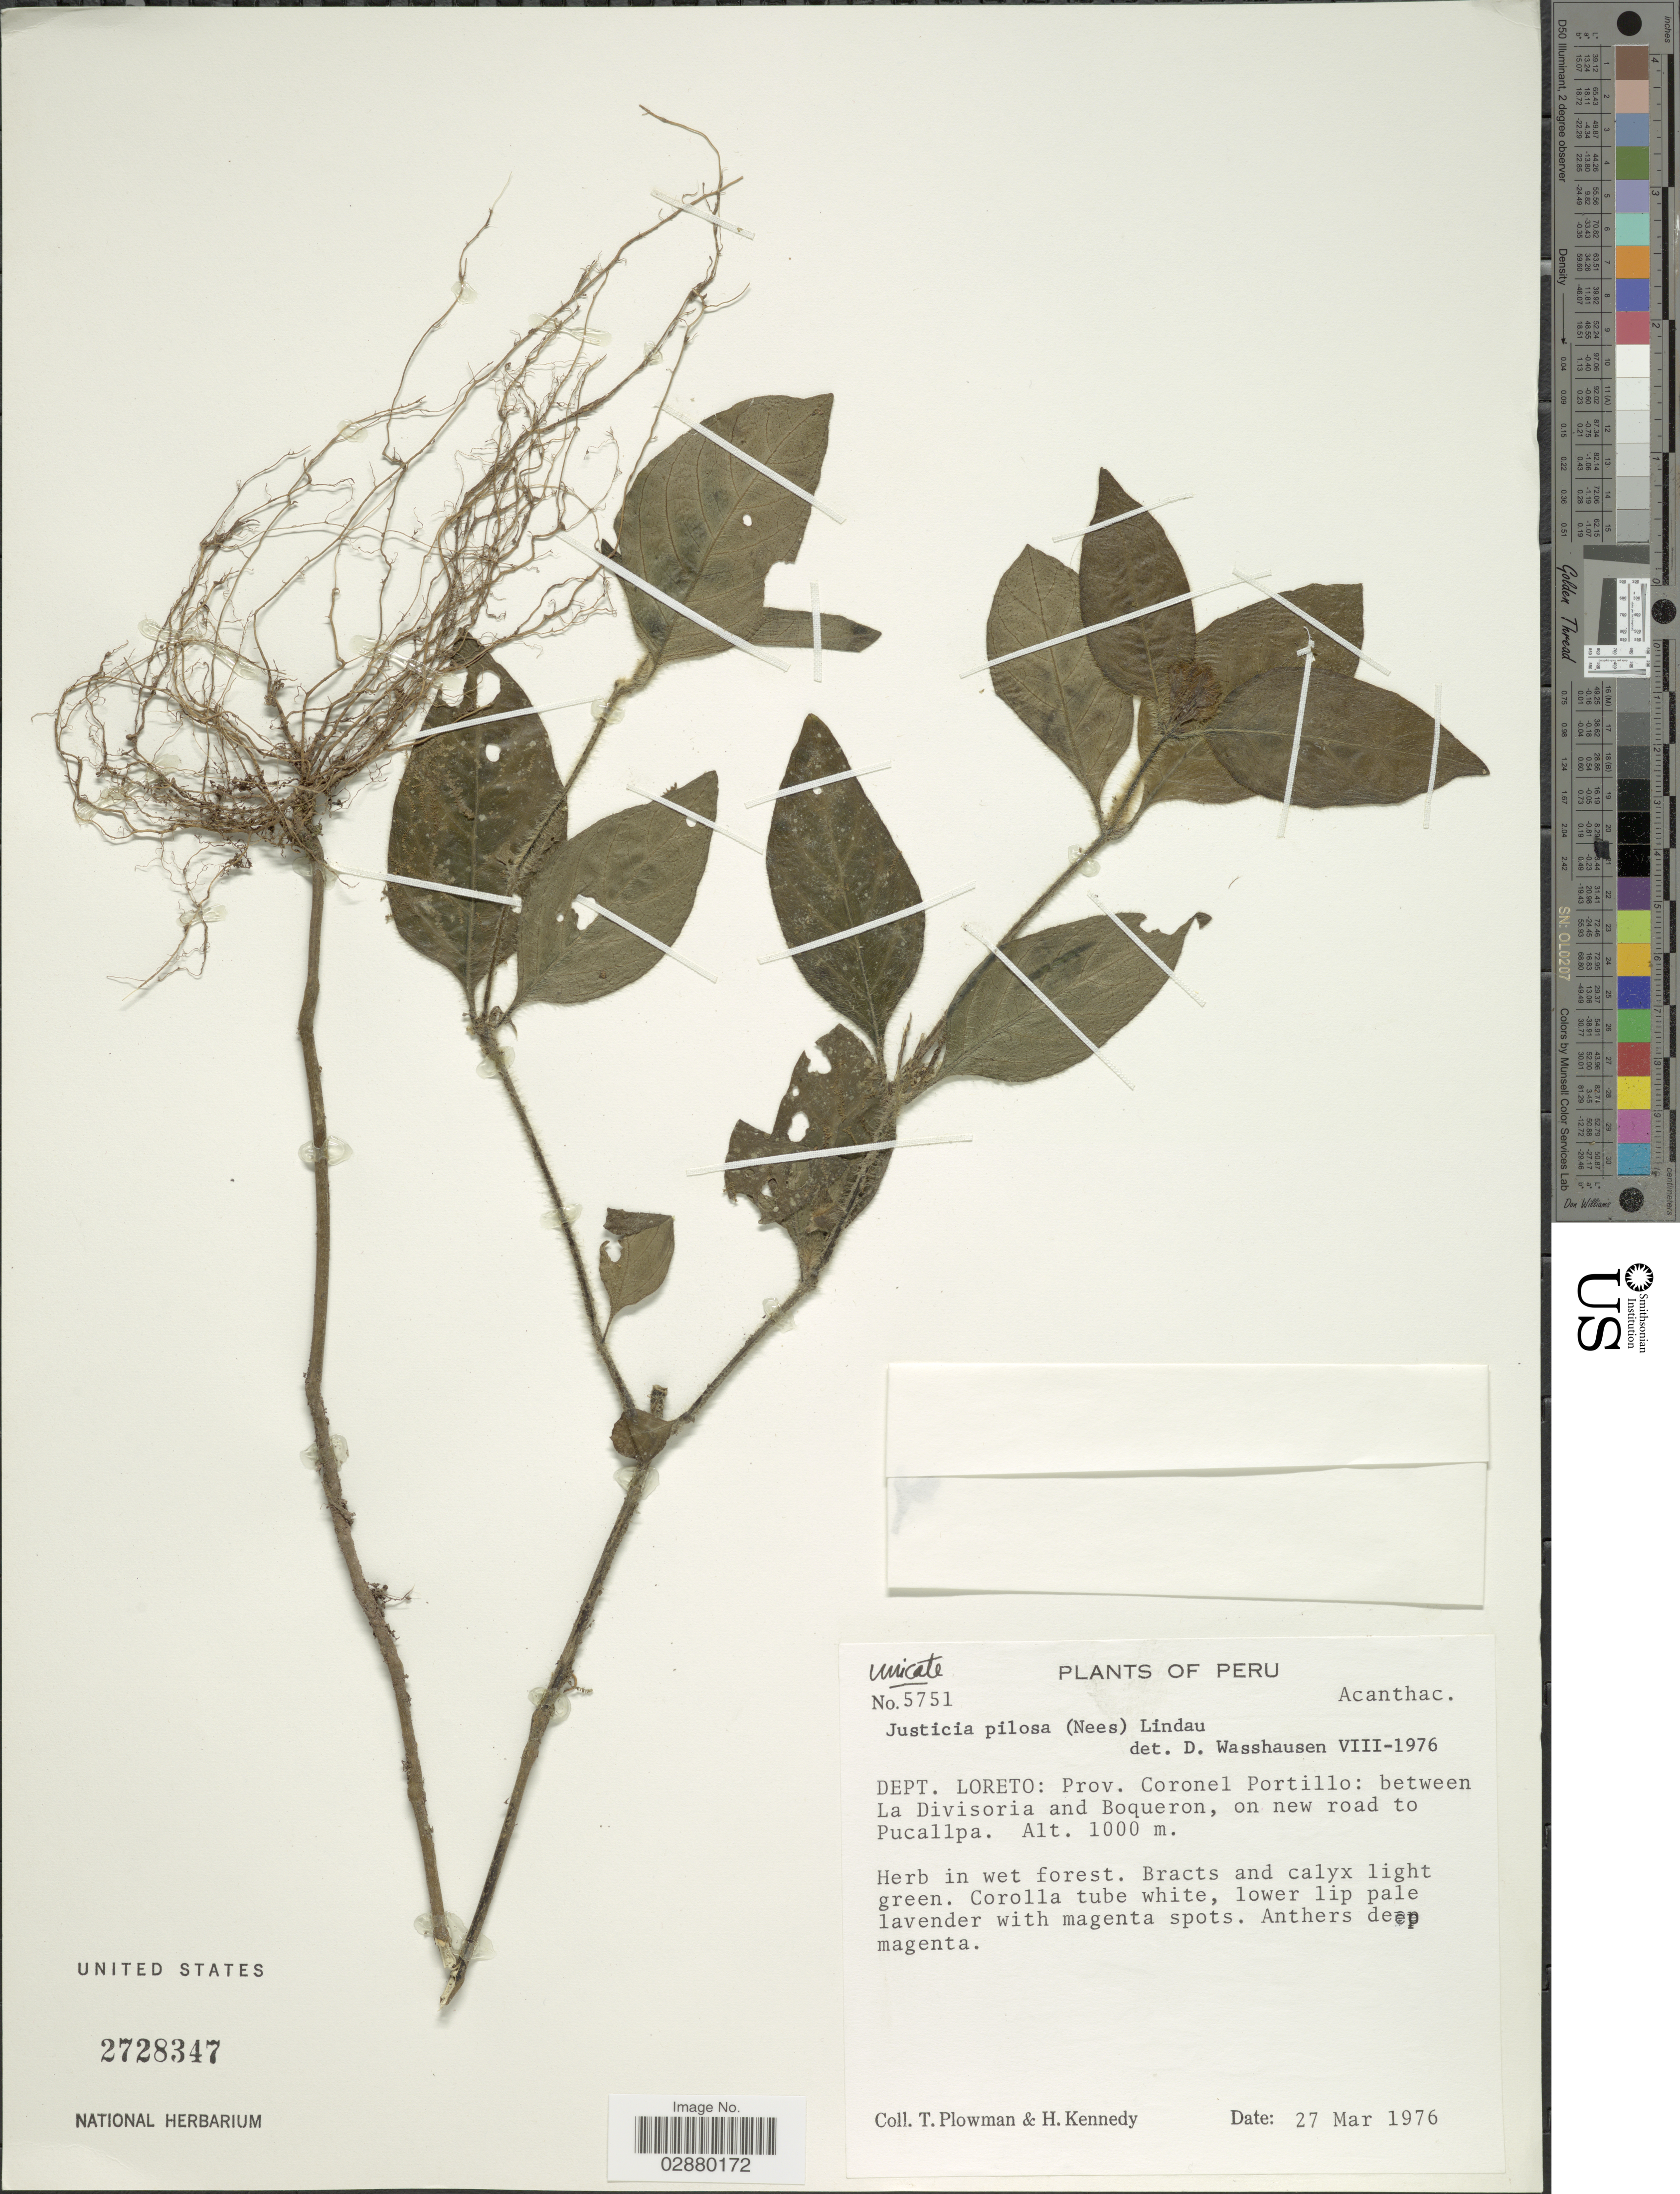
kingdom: Plantae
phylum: Tracheophyta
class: Magnoliopsida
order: Lamiales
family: Acanthaceae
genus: Justicia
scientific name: Justicia pilosa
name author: (Ruiz ex Nees) Lindau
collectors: T. Plowmann & H. Kennedy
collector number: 5751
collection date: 1976-03-27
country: Peru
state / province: Loreto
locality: Dept. Loreto: Prov. Coronel Portillo: between La Divisoria and Boqueron, on new road to Pucallpa.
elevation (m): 1000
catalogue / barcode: US 2728347